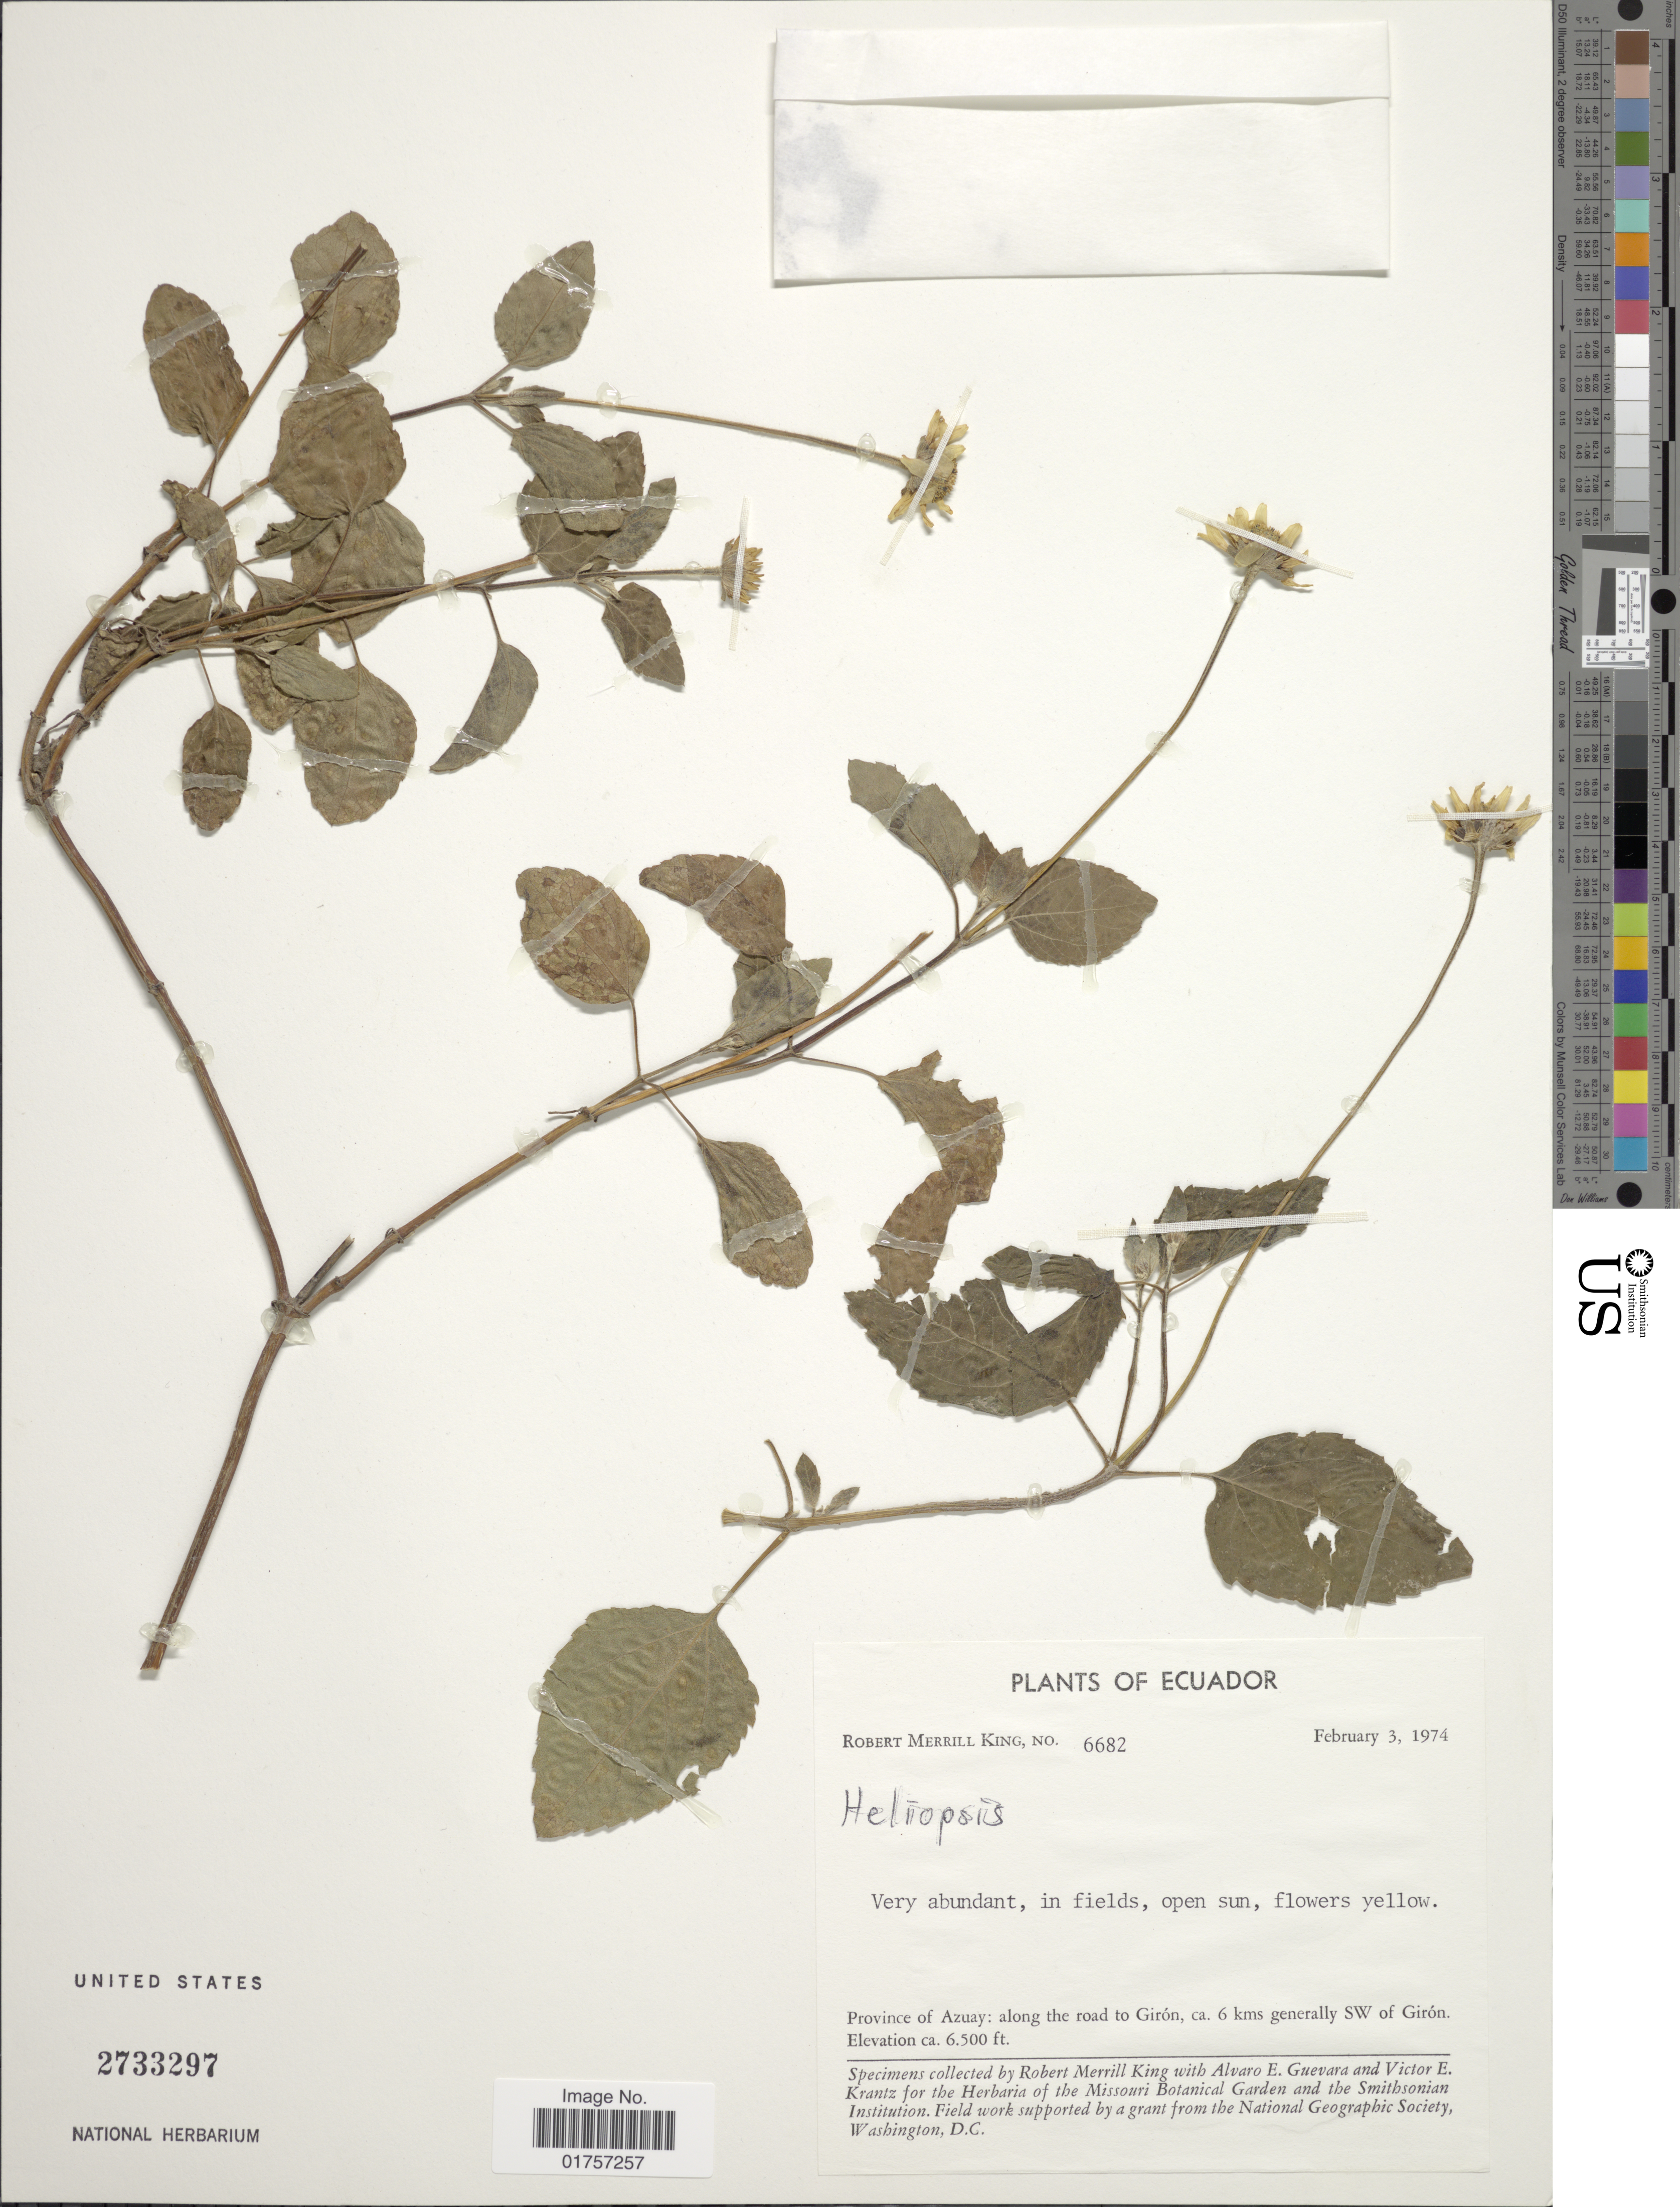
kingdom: Plantae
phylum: Tracheophyta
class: Magnoliopsida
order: Asterales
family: Asteraceae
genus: Heliopsis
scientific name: Heliopsis buphthalmoides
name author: (Jacq.) Dunal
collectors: R. M. King, A. E. Guevara & V. Krantz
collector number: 6682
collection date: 1974-02-03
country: Ecuador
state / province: Azuay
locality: Along the road to Girón, ca. 6 kms generally SW of Girón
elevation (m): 1981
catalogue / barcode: US 2733297